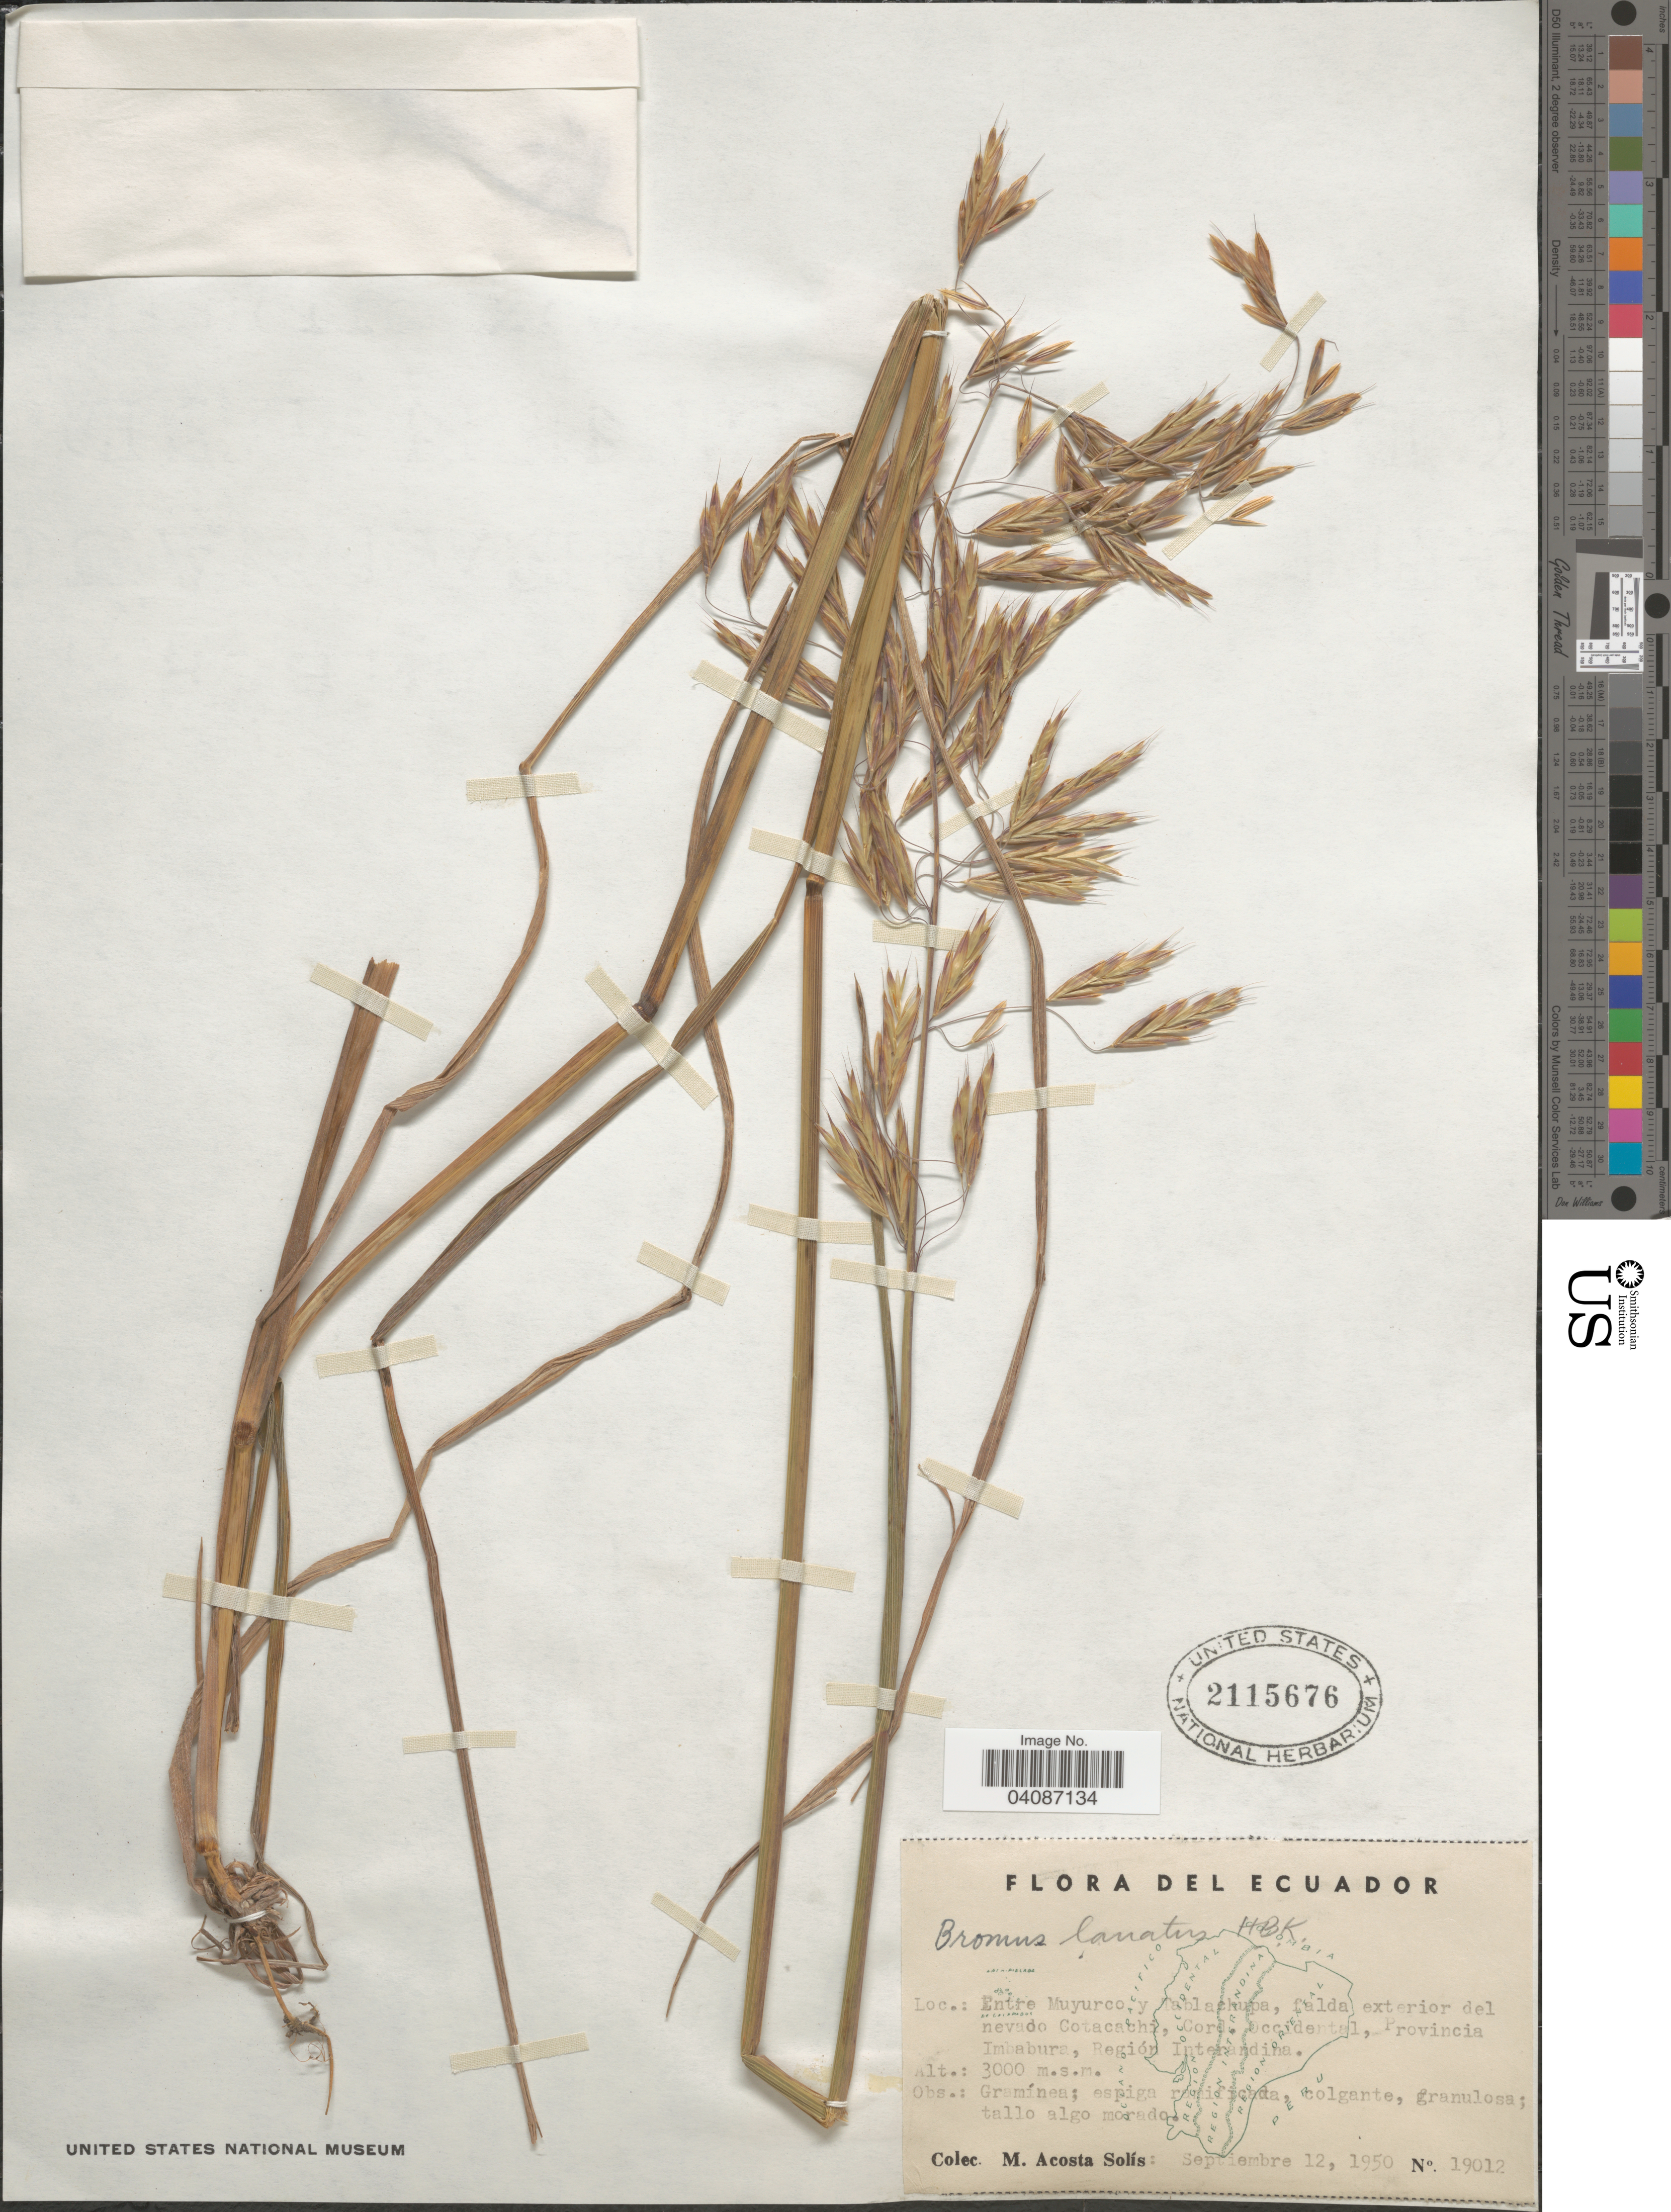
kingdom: Plantae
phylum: Tracheophyta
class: Liliopsida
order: Poales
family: Poaceae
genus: Bromus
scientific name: Bromus lanatus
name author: Kunth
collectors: M. Acosta Solis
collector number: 19012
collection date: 1950-09-12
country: Ecuador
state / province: Imbabura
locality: Entre Muyurco y Tablachupa, falda exterior del nevado Cotacachi, Cord. Occidental, Región Interandina.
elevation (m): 3000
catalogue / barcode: US 2115676